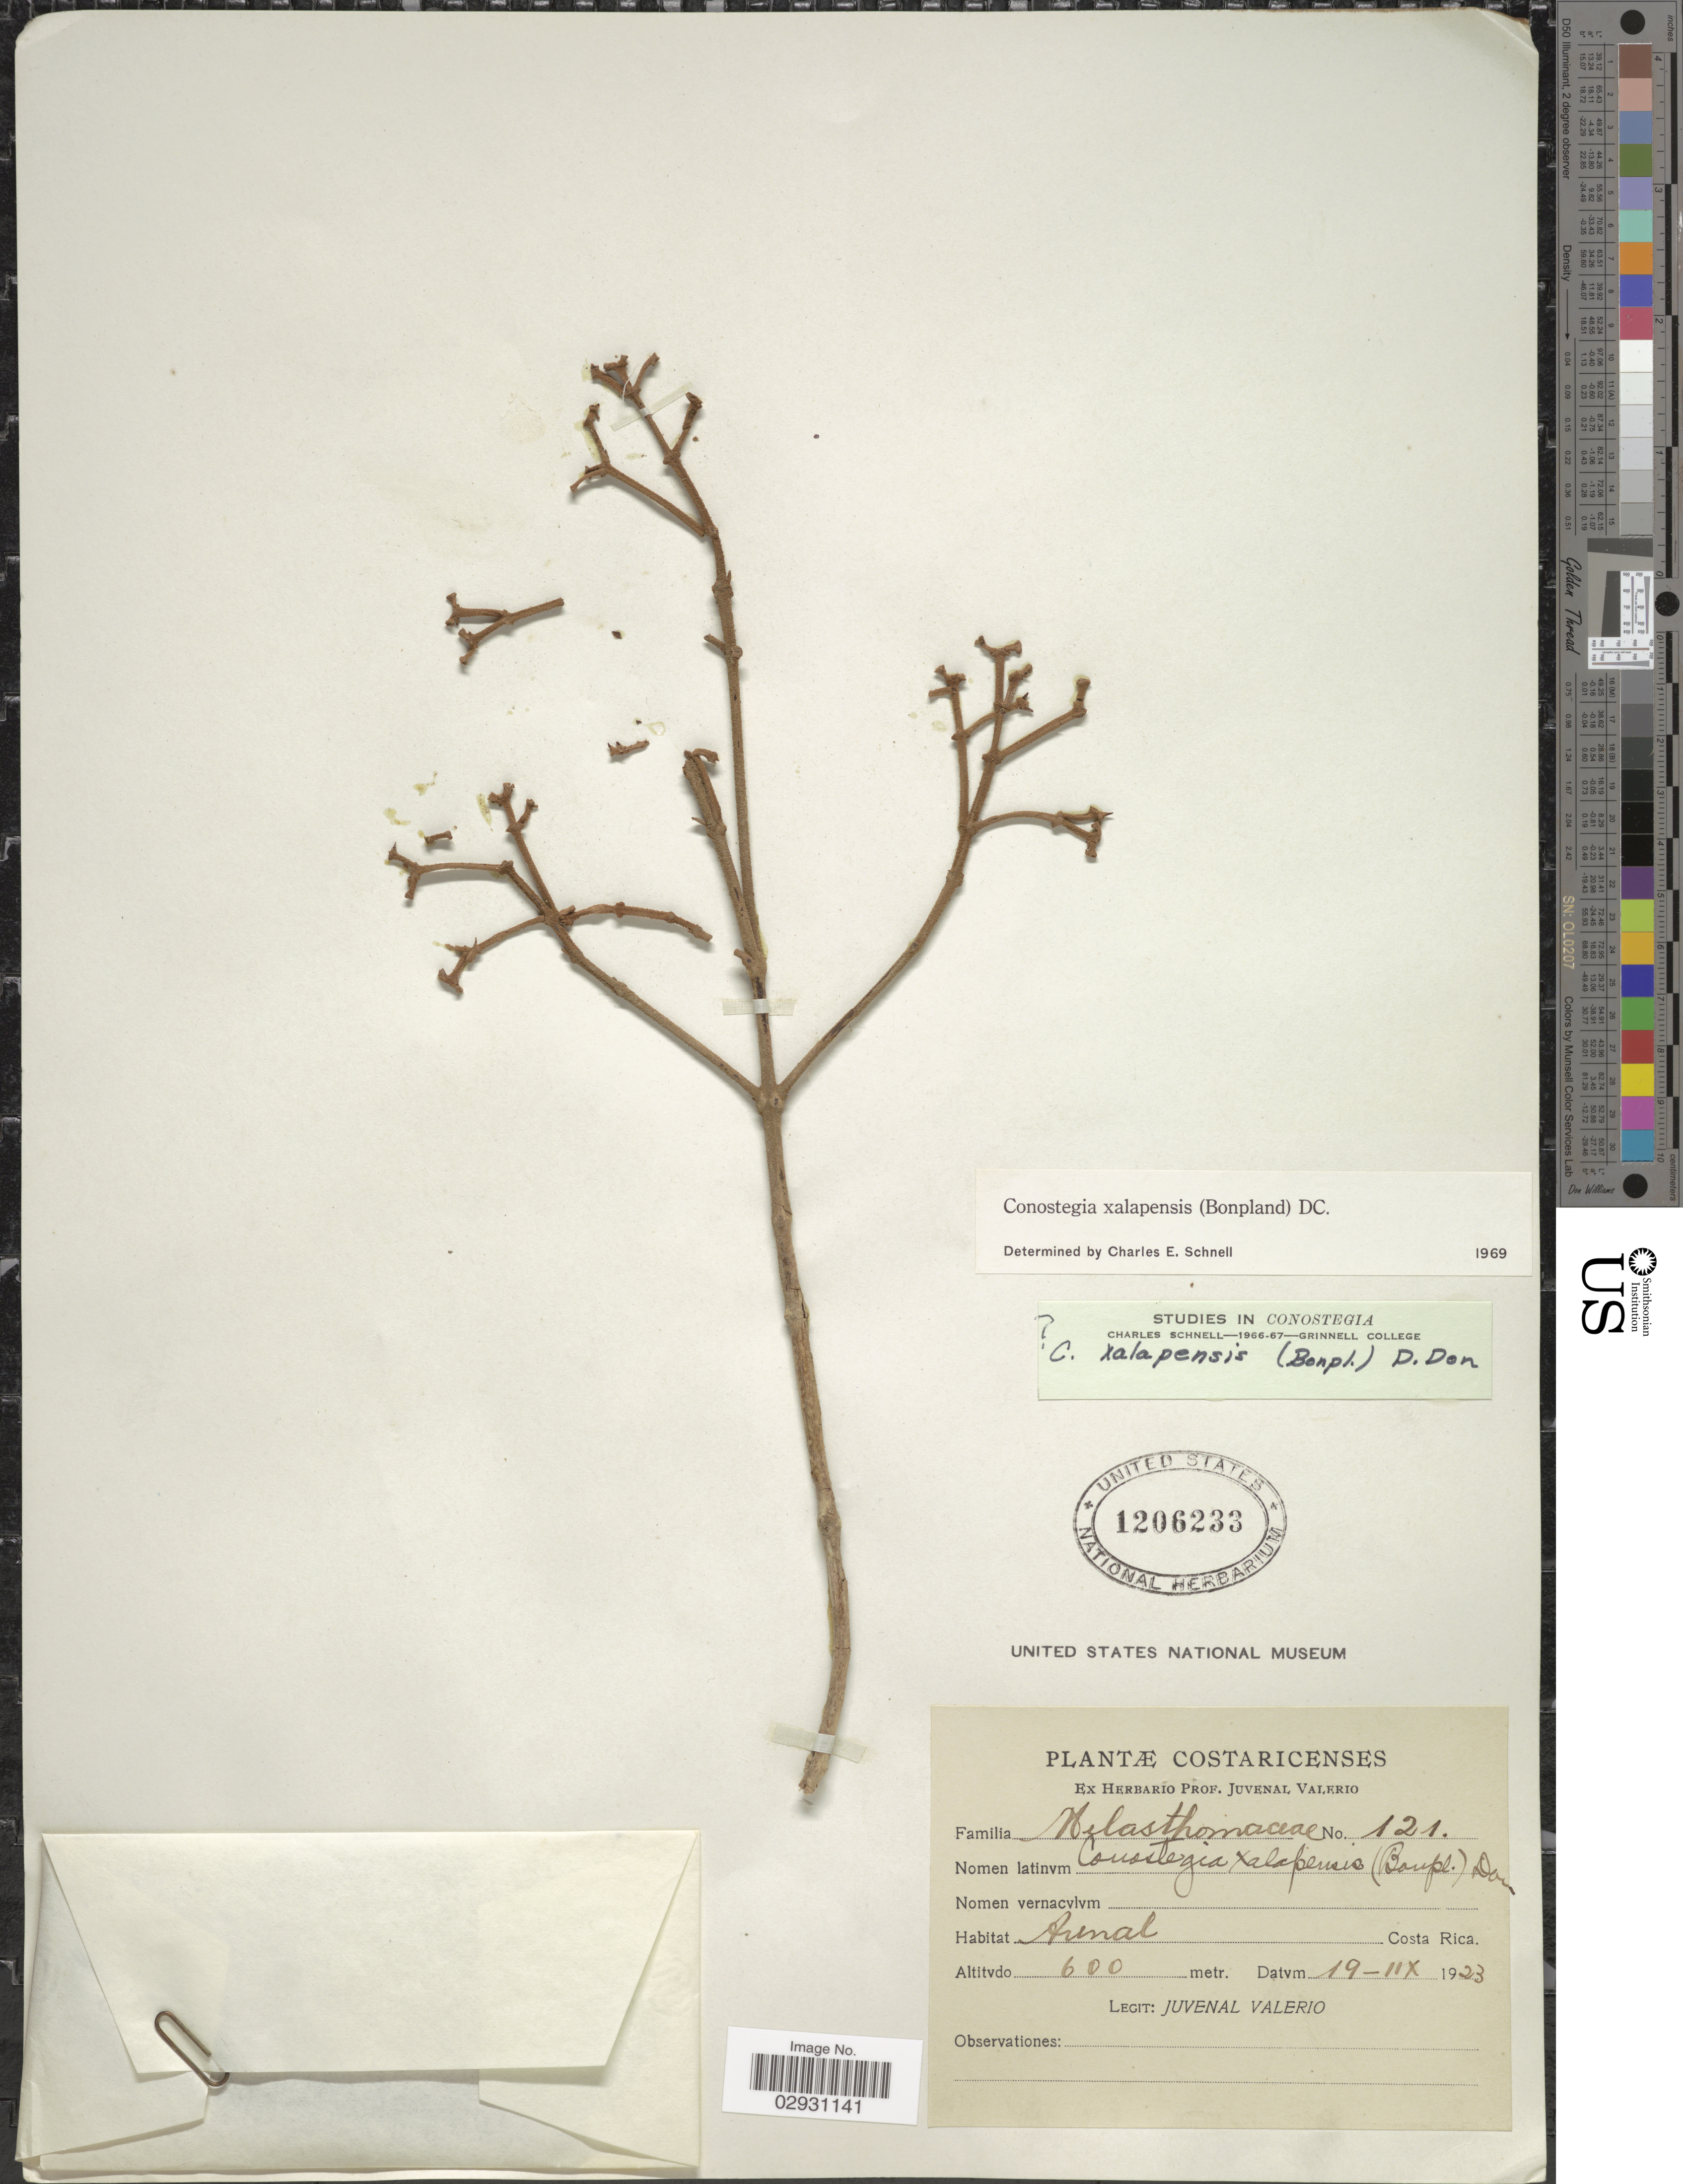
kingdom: Plantae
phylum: Tracheophyta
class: Magnoliopsida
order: Myrtales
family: Melastomataceae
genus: Conostegia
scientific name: Conostegia quadrangularis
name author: Schltdl. ex Steud.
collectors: J. Valerio R.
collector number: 121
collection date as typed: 19-IIX-1923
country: Costa Rica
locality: Arenal.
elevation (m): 600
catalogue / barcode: US 1206233